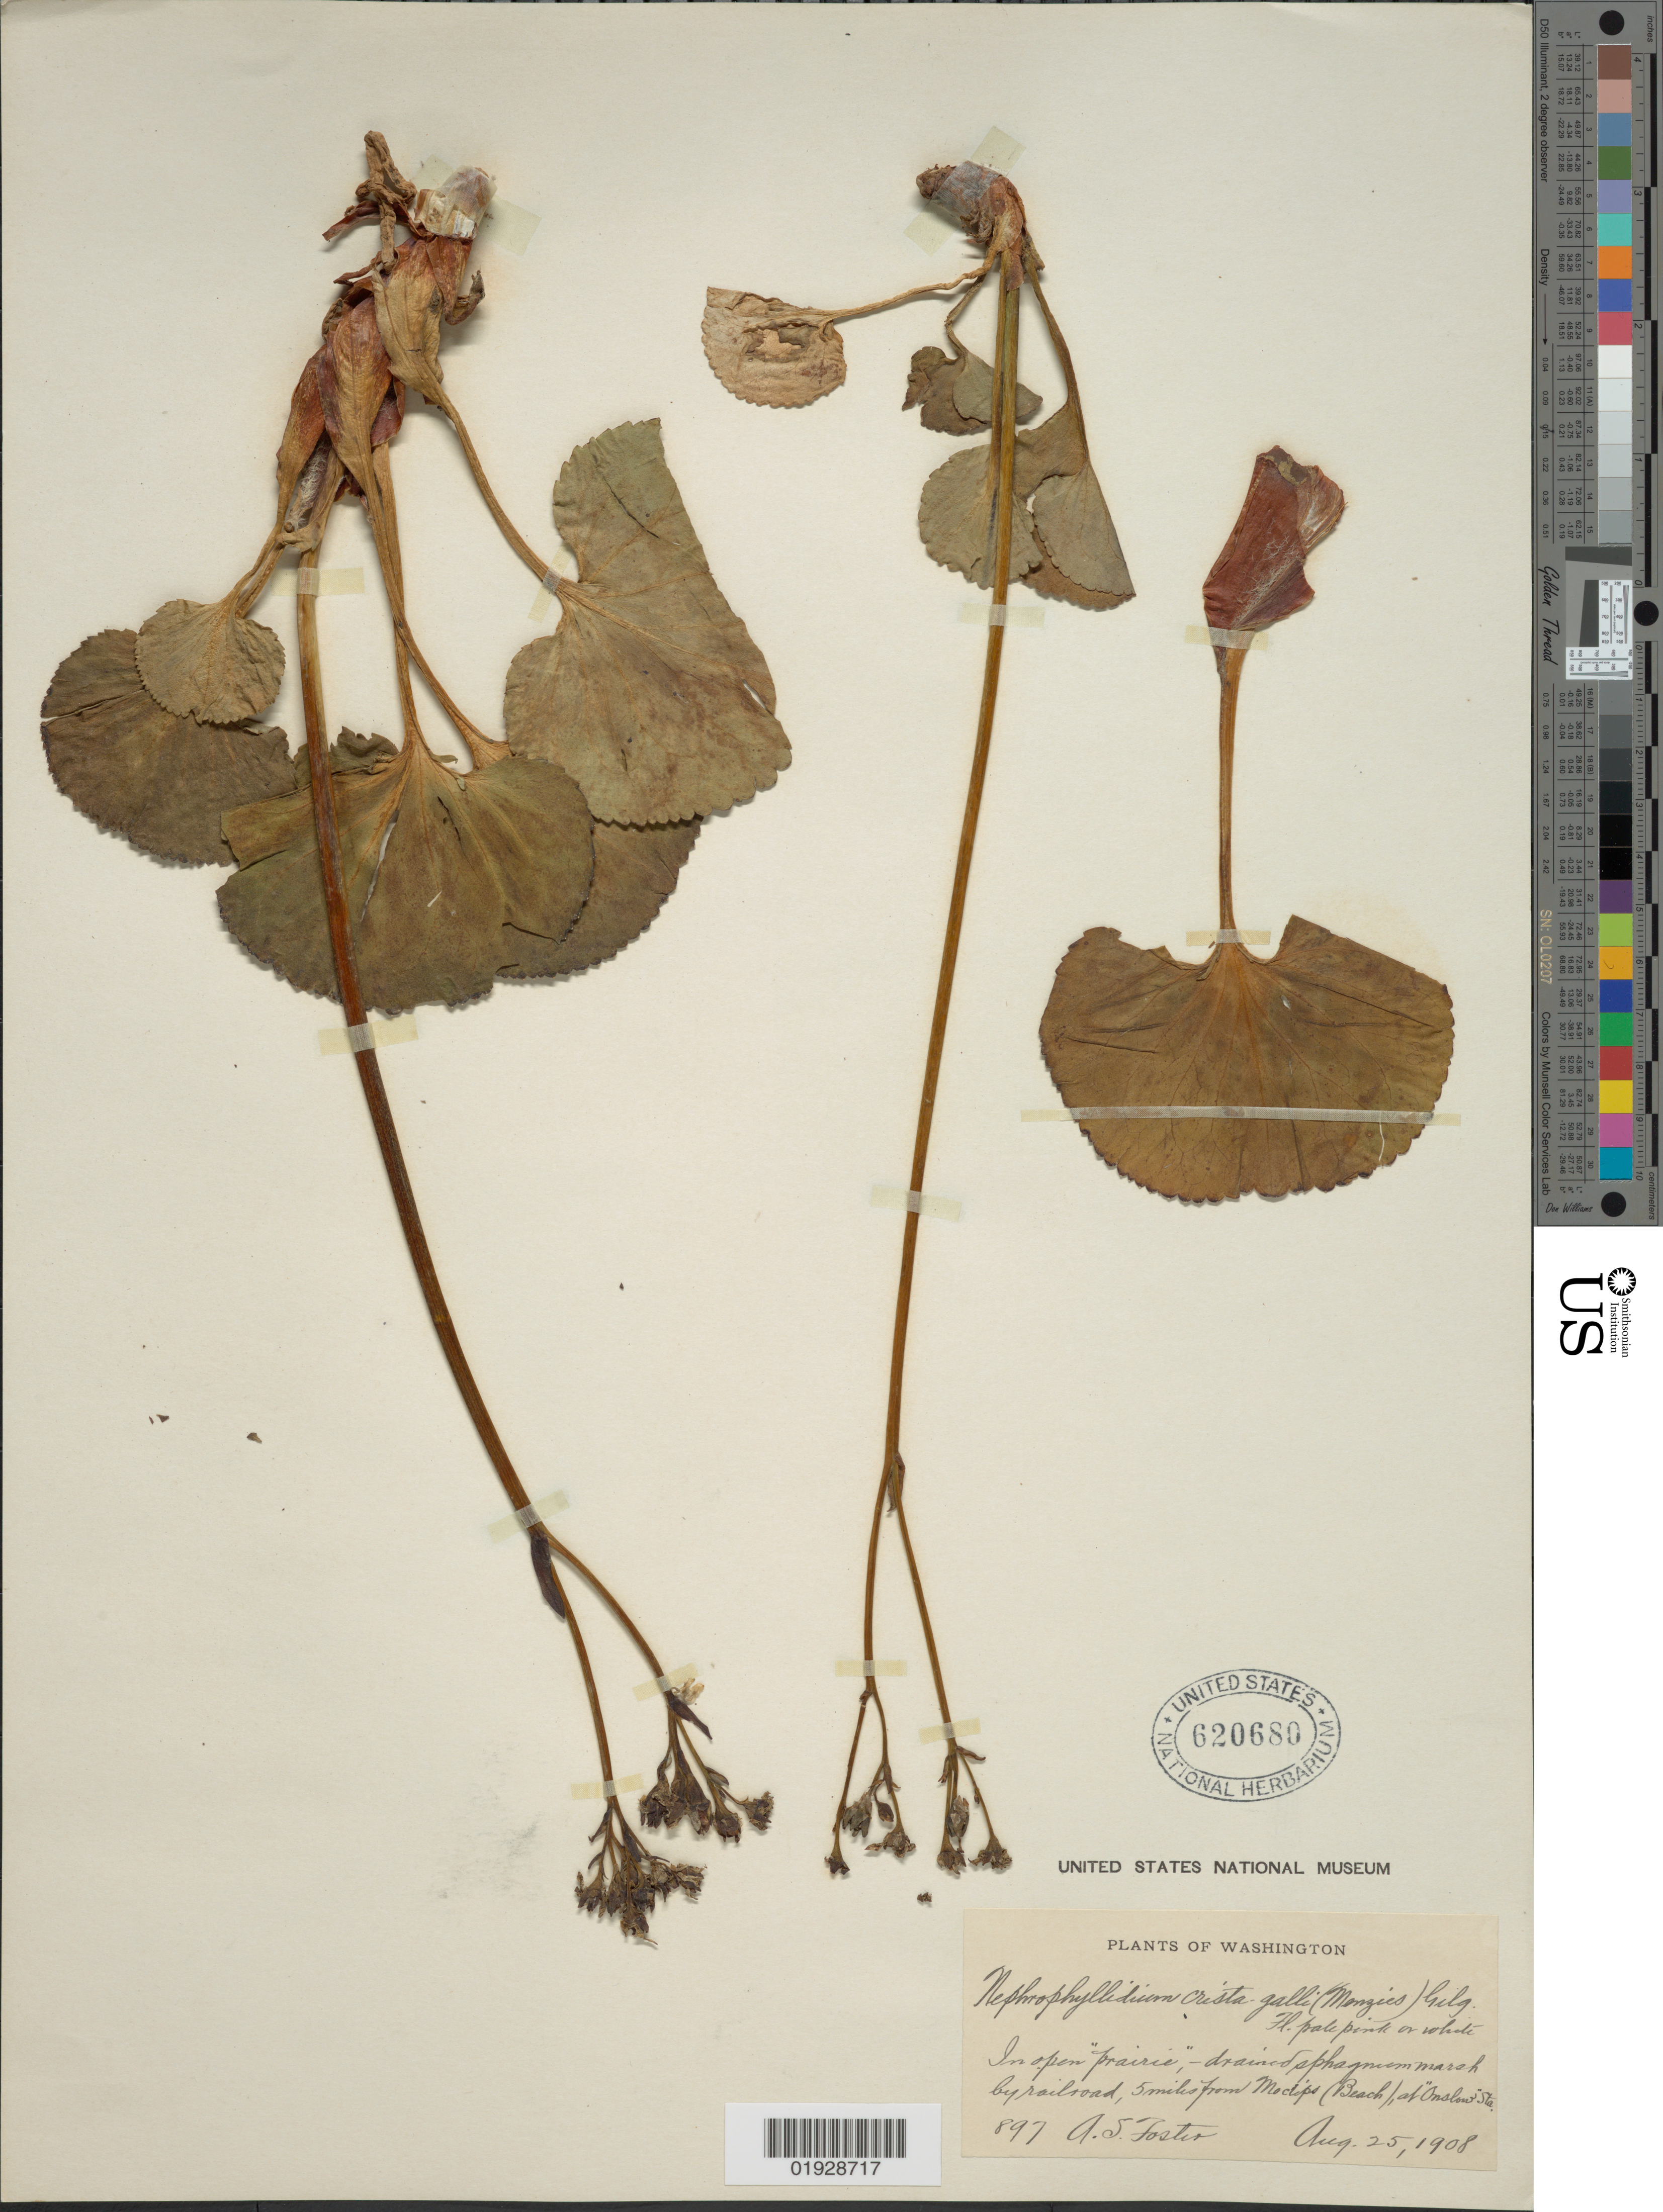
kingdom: Plantae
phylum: Tracheophyta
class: Magnoliopsida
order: Asterales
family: Menyanthaceae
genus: Nephrophyllidium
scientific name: Nephrophyllidium crista-galli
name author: (Menzies ex Hook.) Gilg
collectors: A. S. Foster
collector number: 897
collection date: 1908-08-25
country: United States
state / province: Washington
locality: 5 miles from Moclips (Beach), at "Onslow" Sta.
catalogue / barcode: US 620680